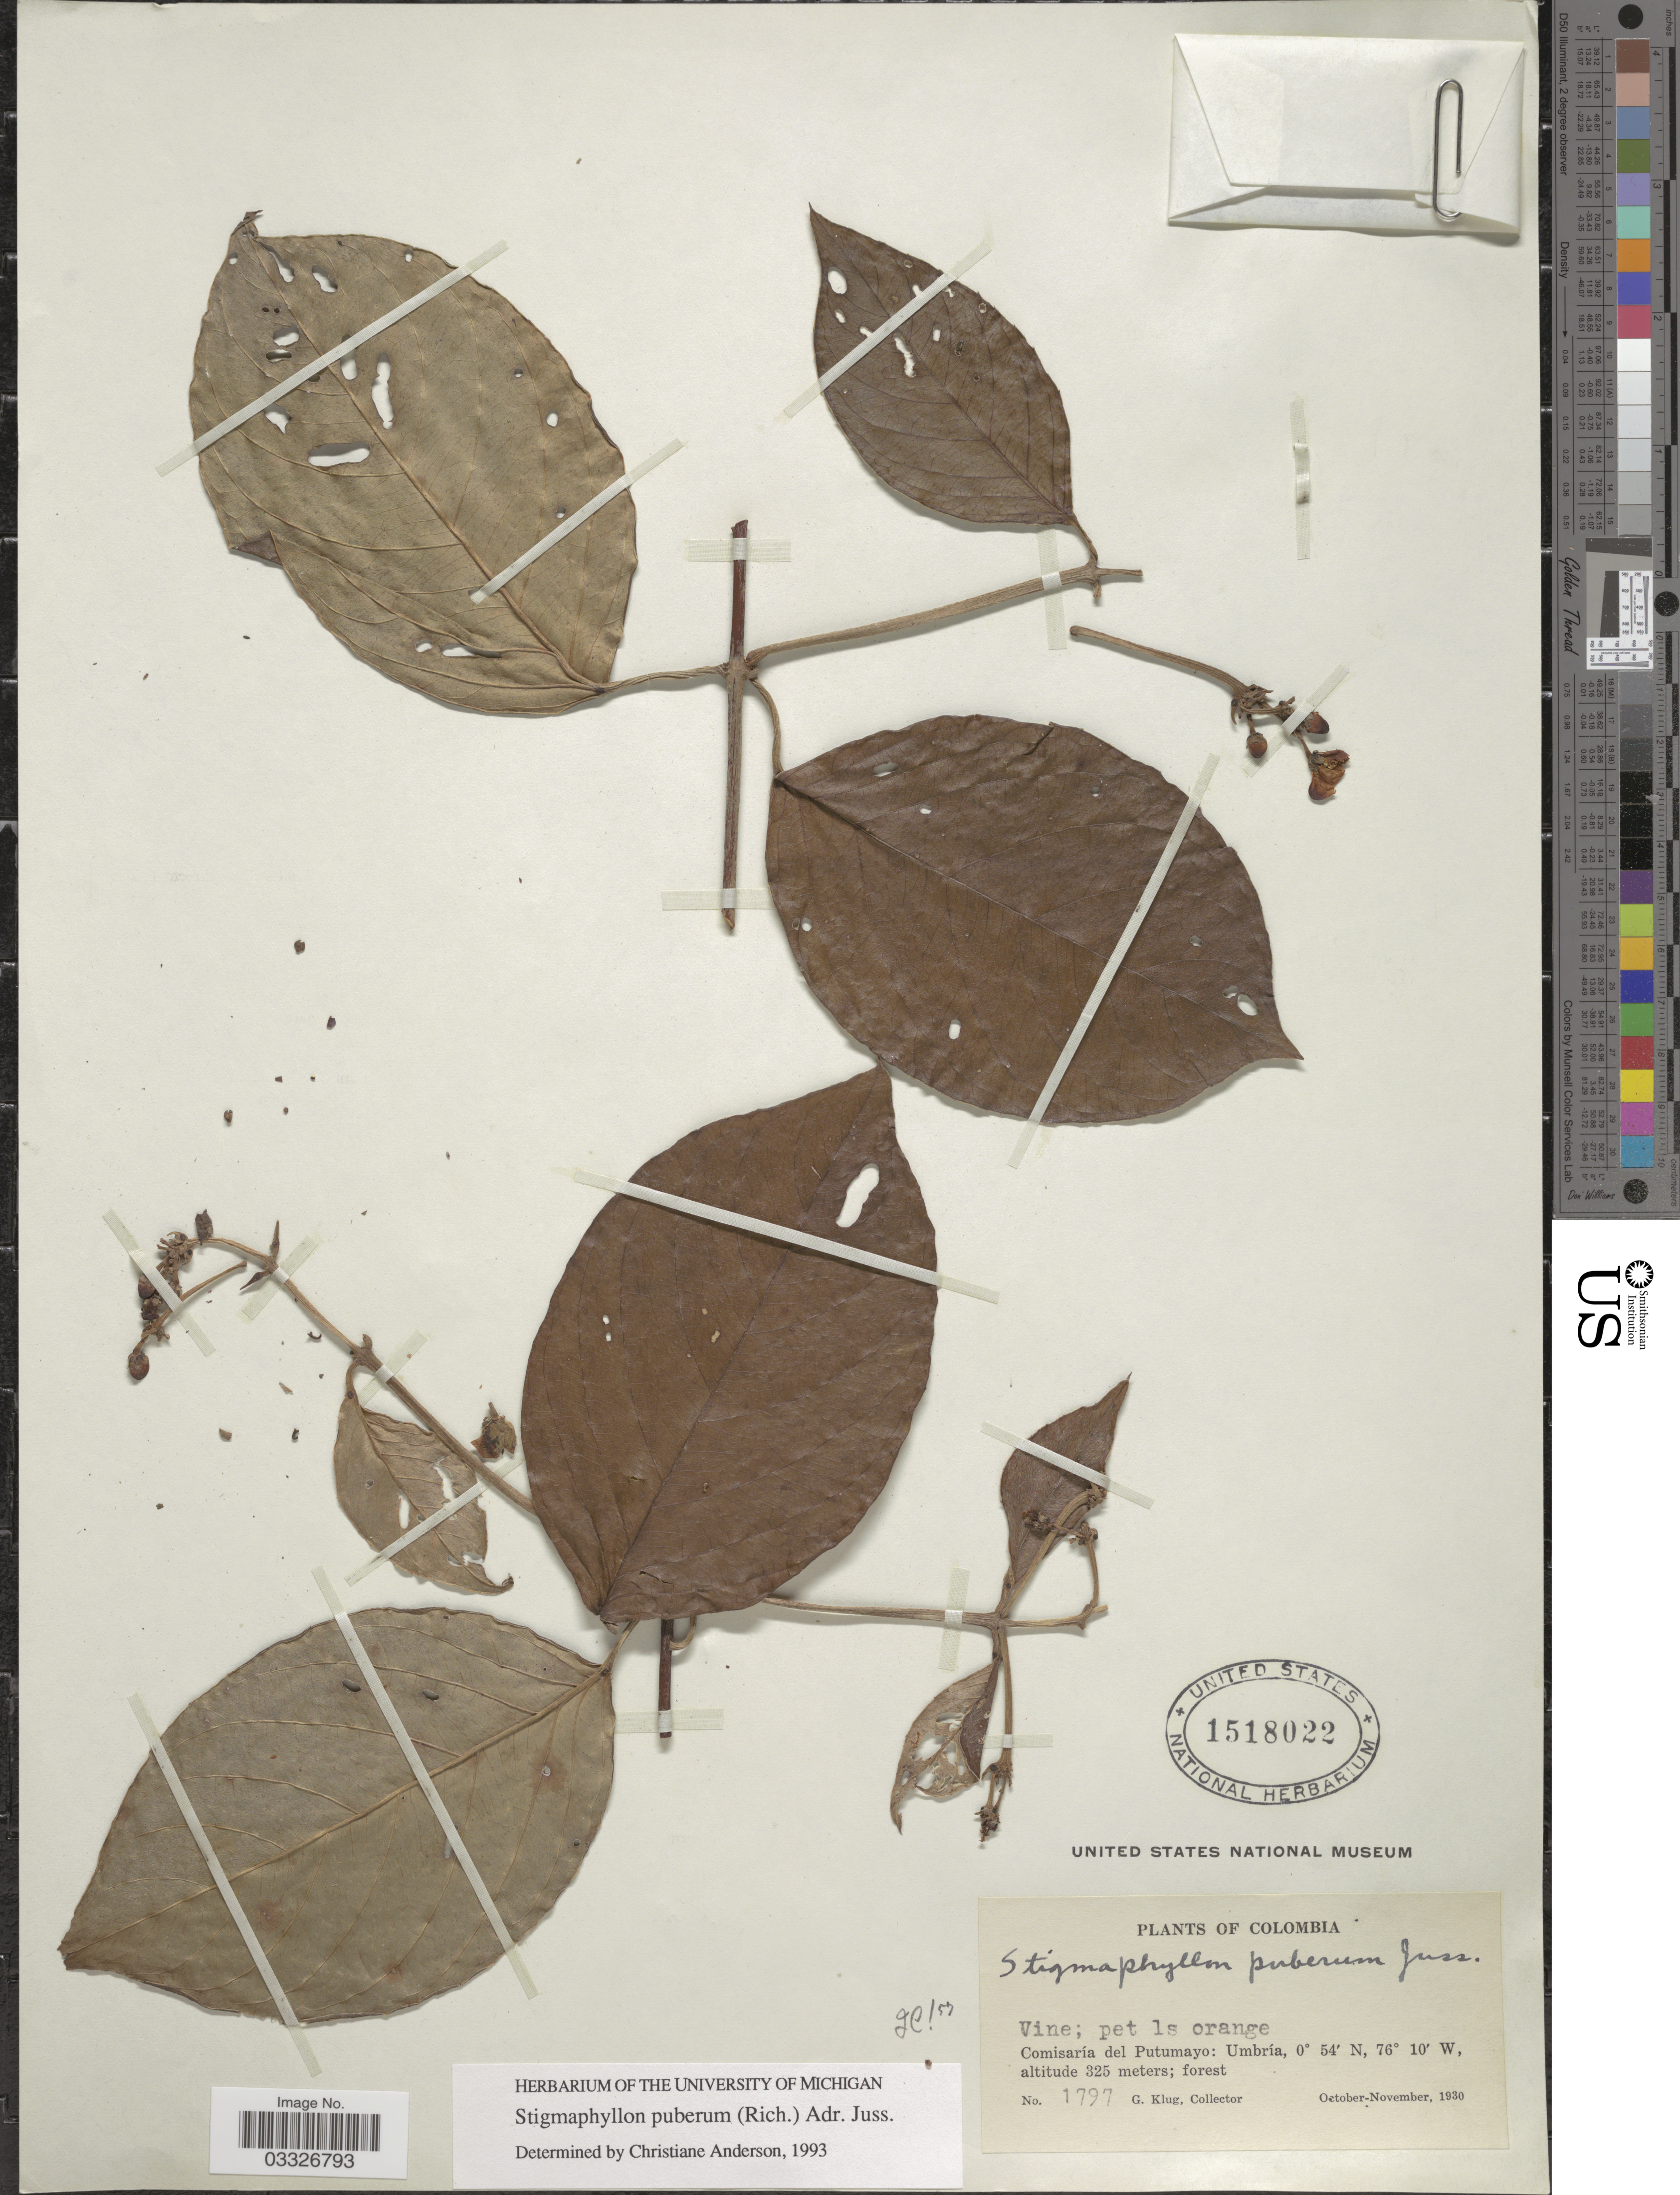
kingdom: Plantae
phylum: Tracheophyta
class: Magnoliopsida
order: Malpighiales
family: Malpighiaceae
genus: Stigmaphyllon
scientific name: Stigmaphyllon puberum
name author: (Rich.) A. Juss.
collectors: G. Klug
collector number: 1797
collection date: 1930-10/1930-11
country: Colombia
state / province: Putumayo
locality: Comisaría del Putumayo: Umbría.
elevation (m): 325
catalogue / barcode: US 1518022